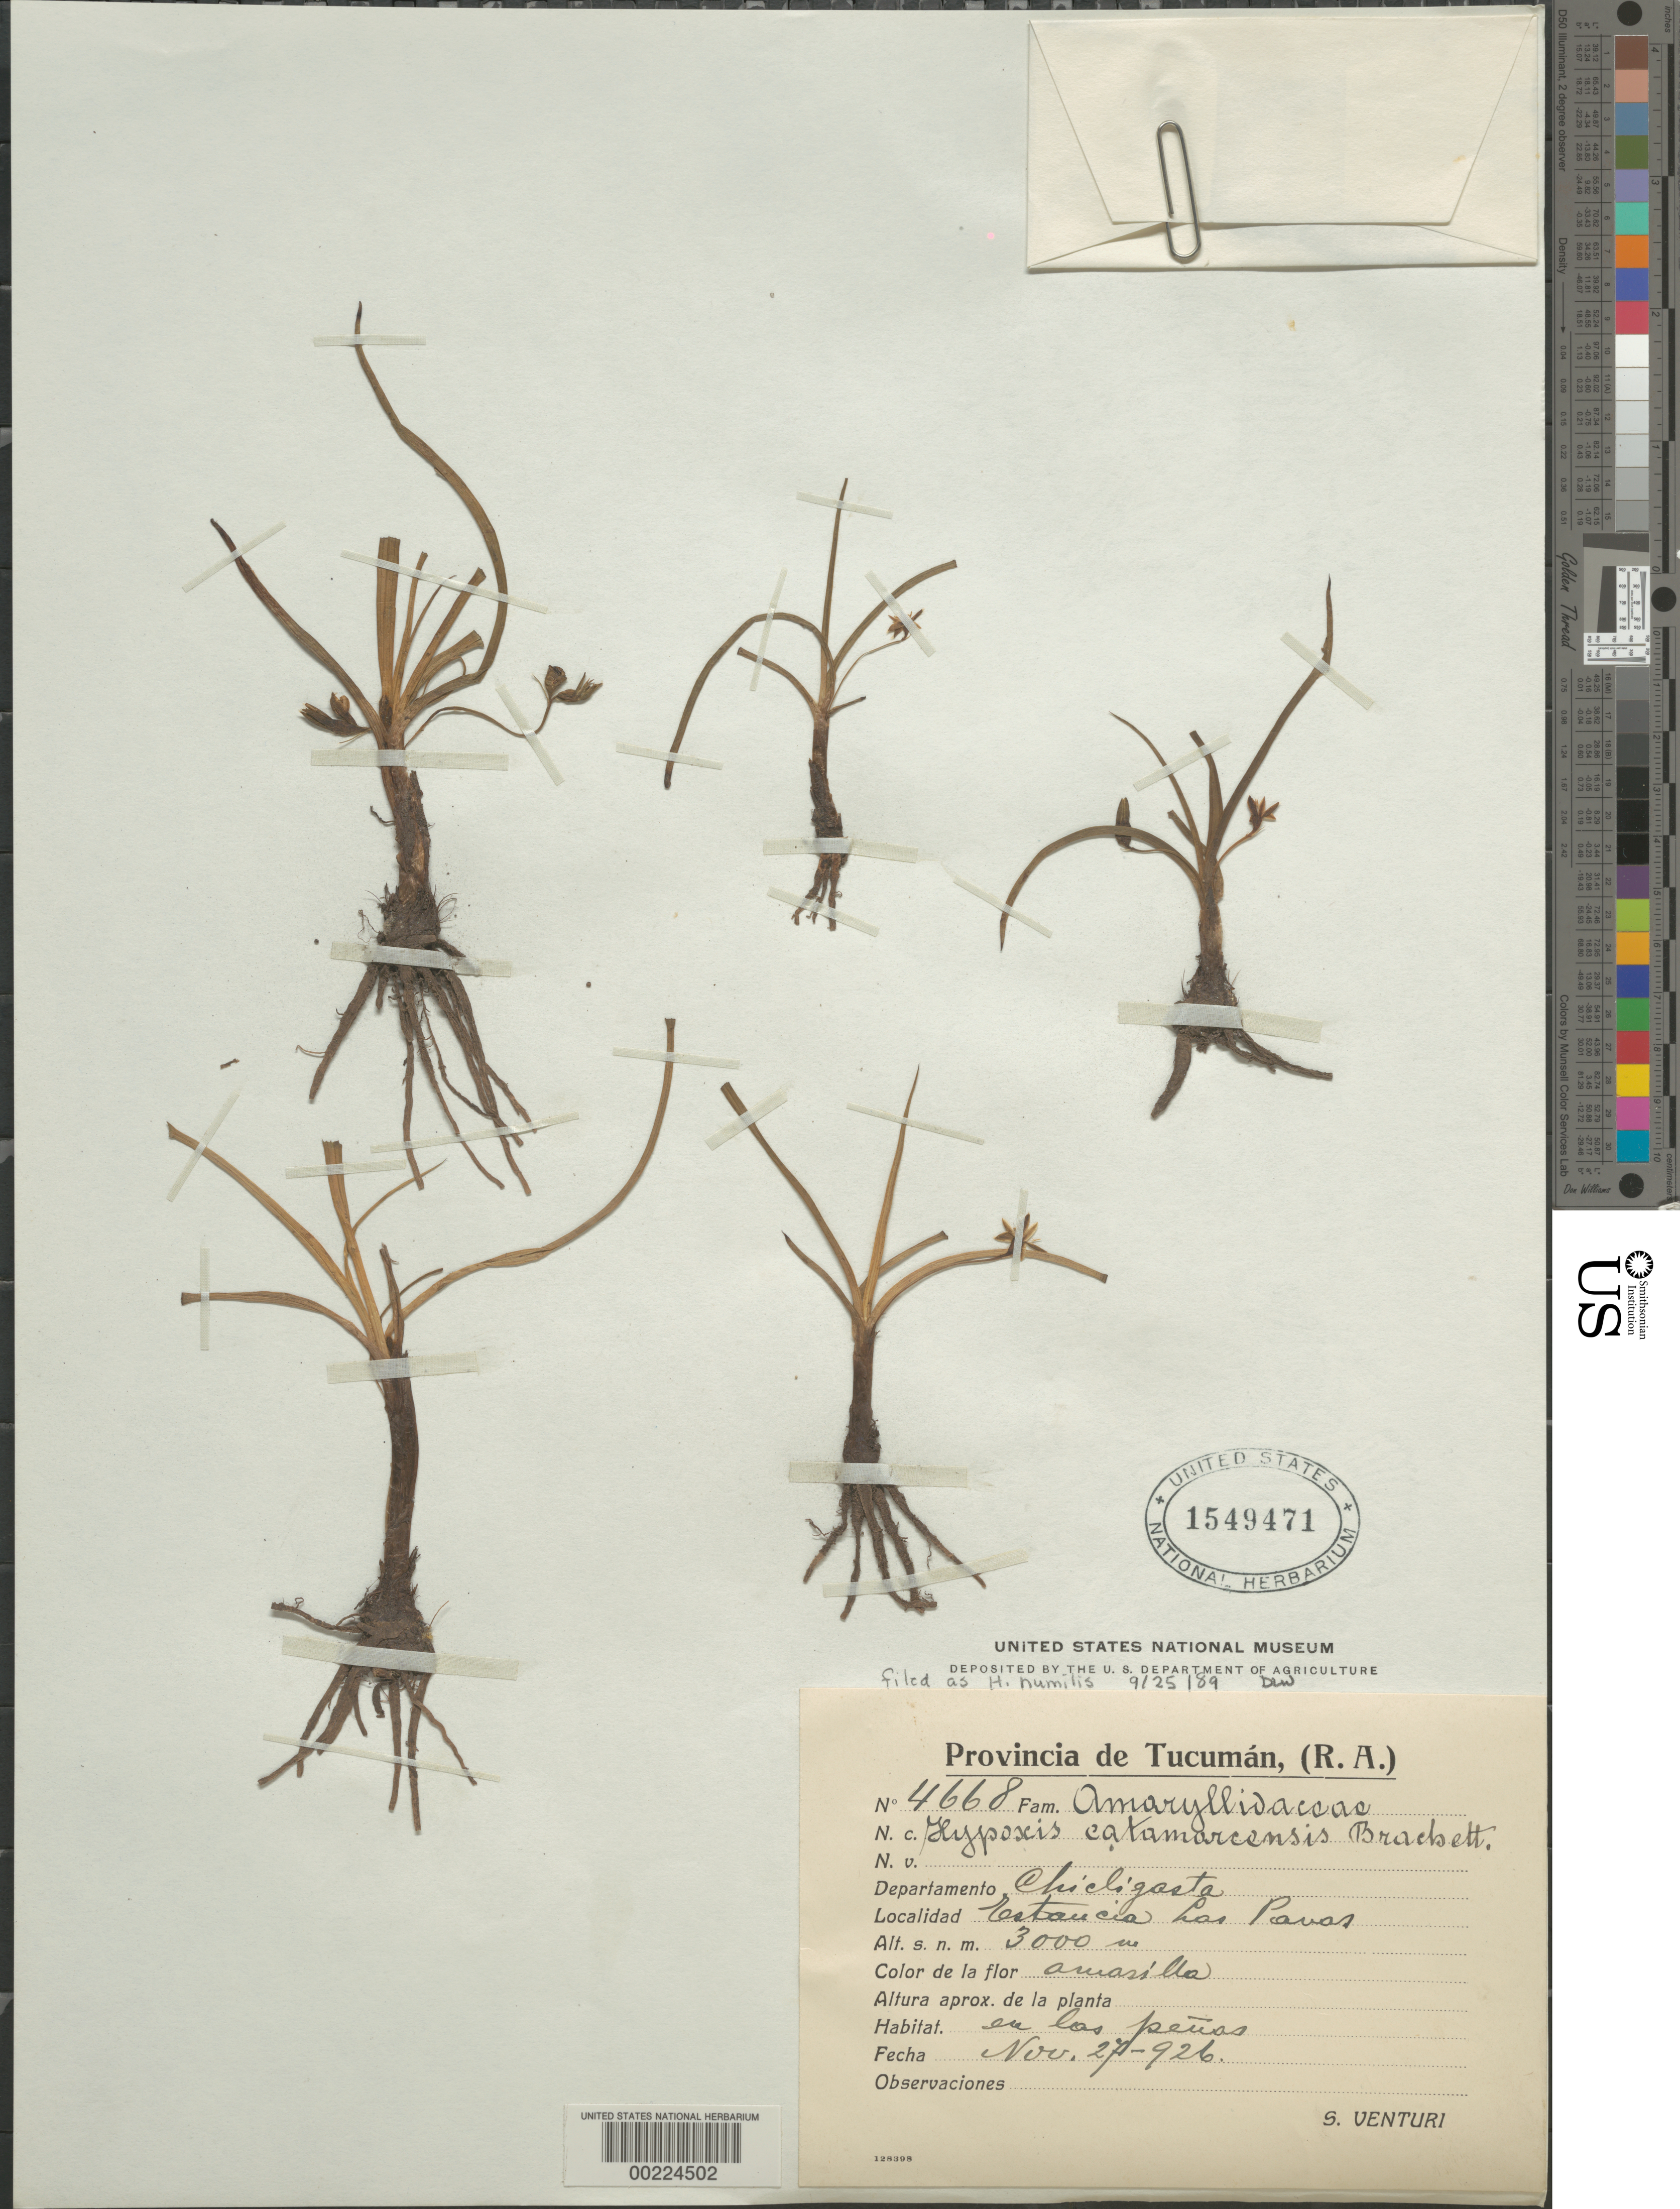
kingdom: Plantae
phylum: Tracheophyta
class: Liliopsida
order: Asparagales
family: Hypoxidaceae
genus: Hypoxis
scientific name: Hypoxis humilis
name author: Tharp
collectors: S. Venturi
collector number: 4668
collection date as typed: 27 Nov 1926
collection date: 1926-11-27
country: Argentina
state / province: Tucumán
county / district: Chicligasta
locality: Estancia las Pavas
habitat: On the rocks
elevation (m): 3000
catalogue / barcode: US 1549471